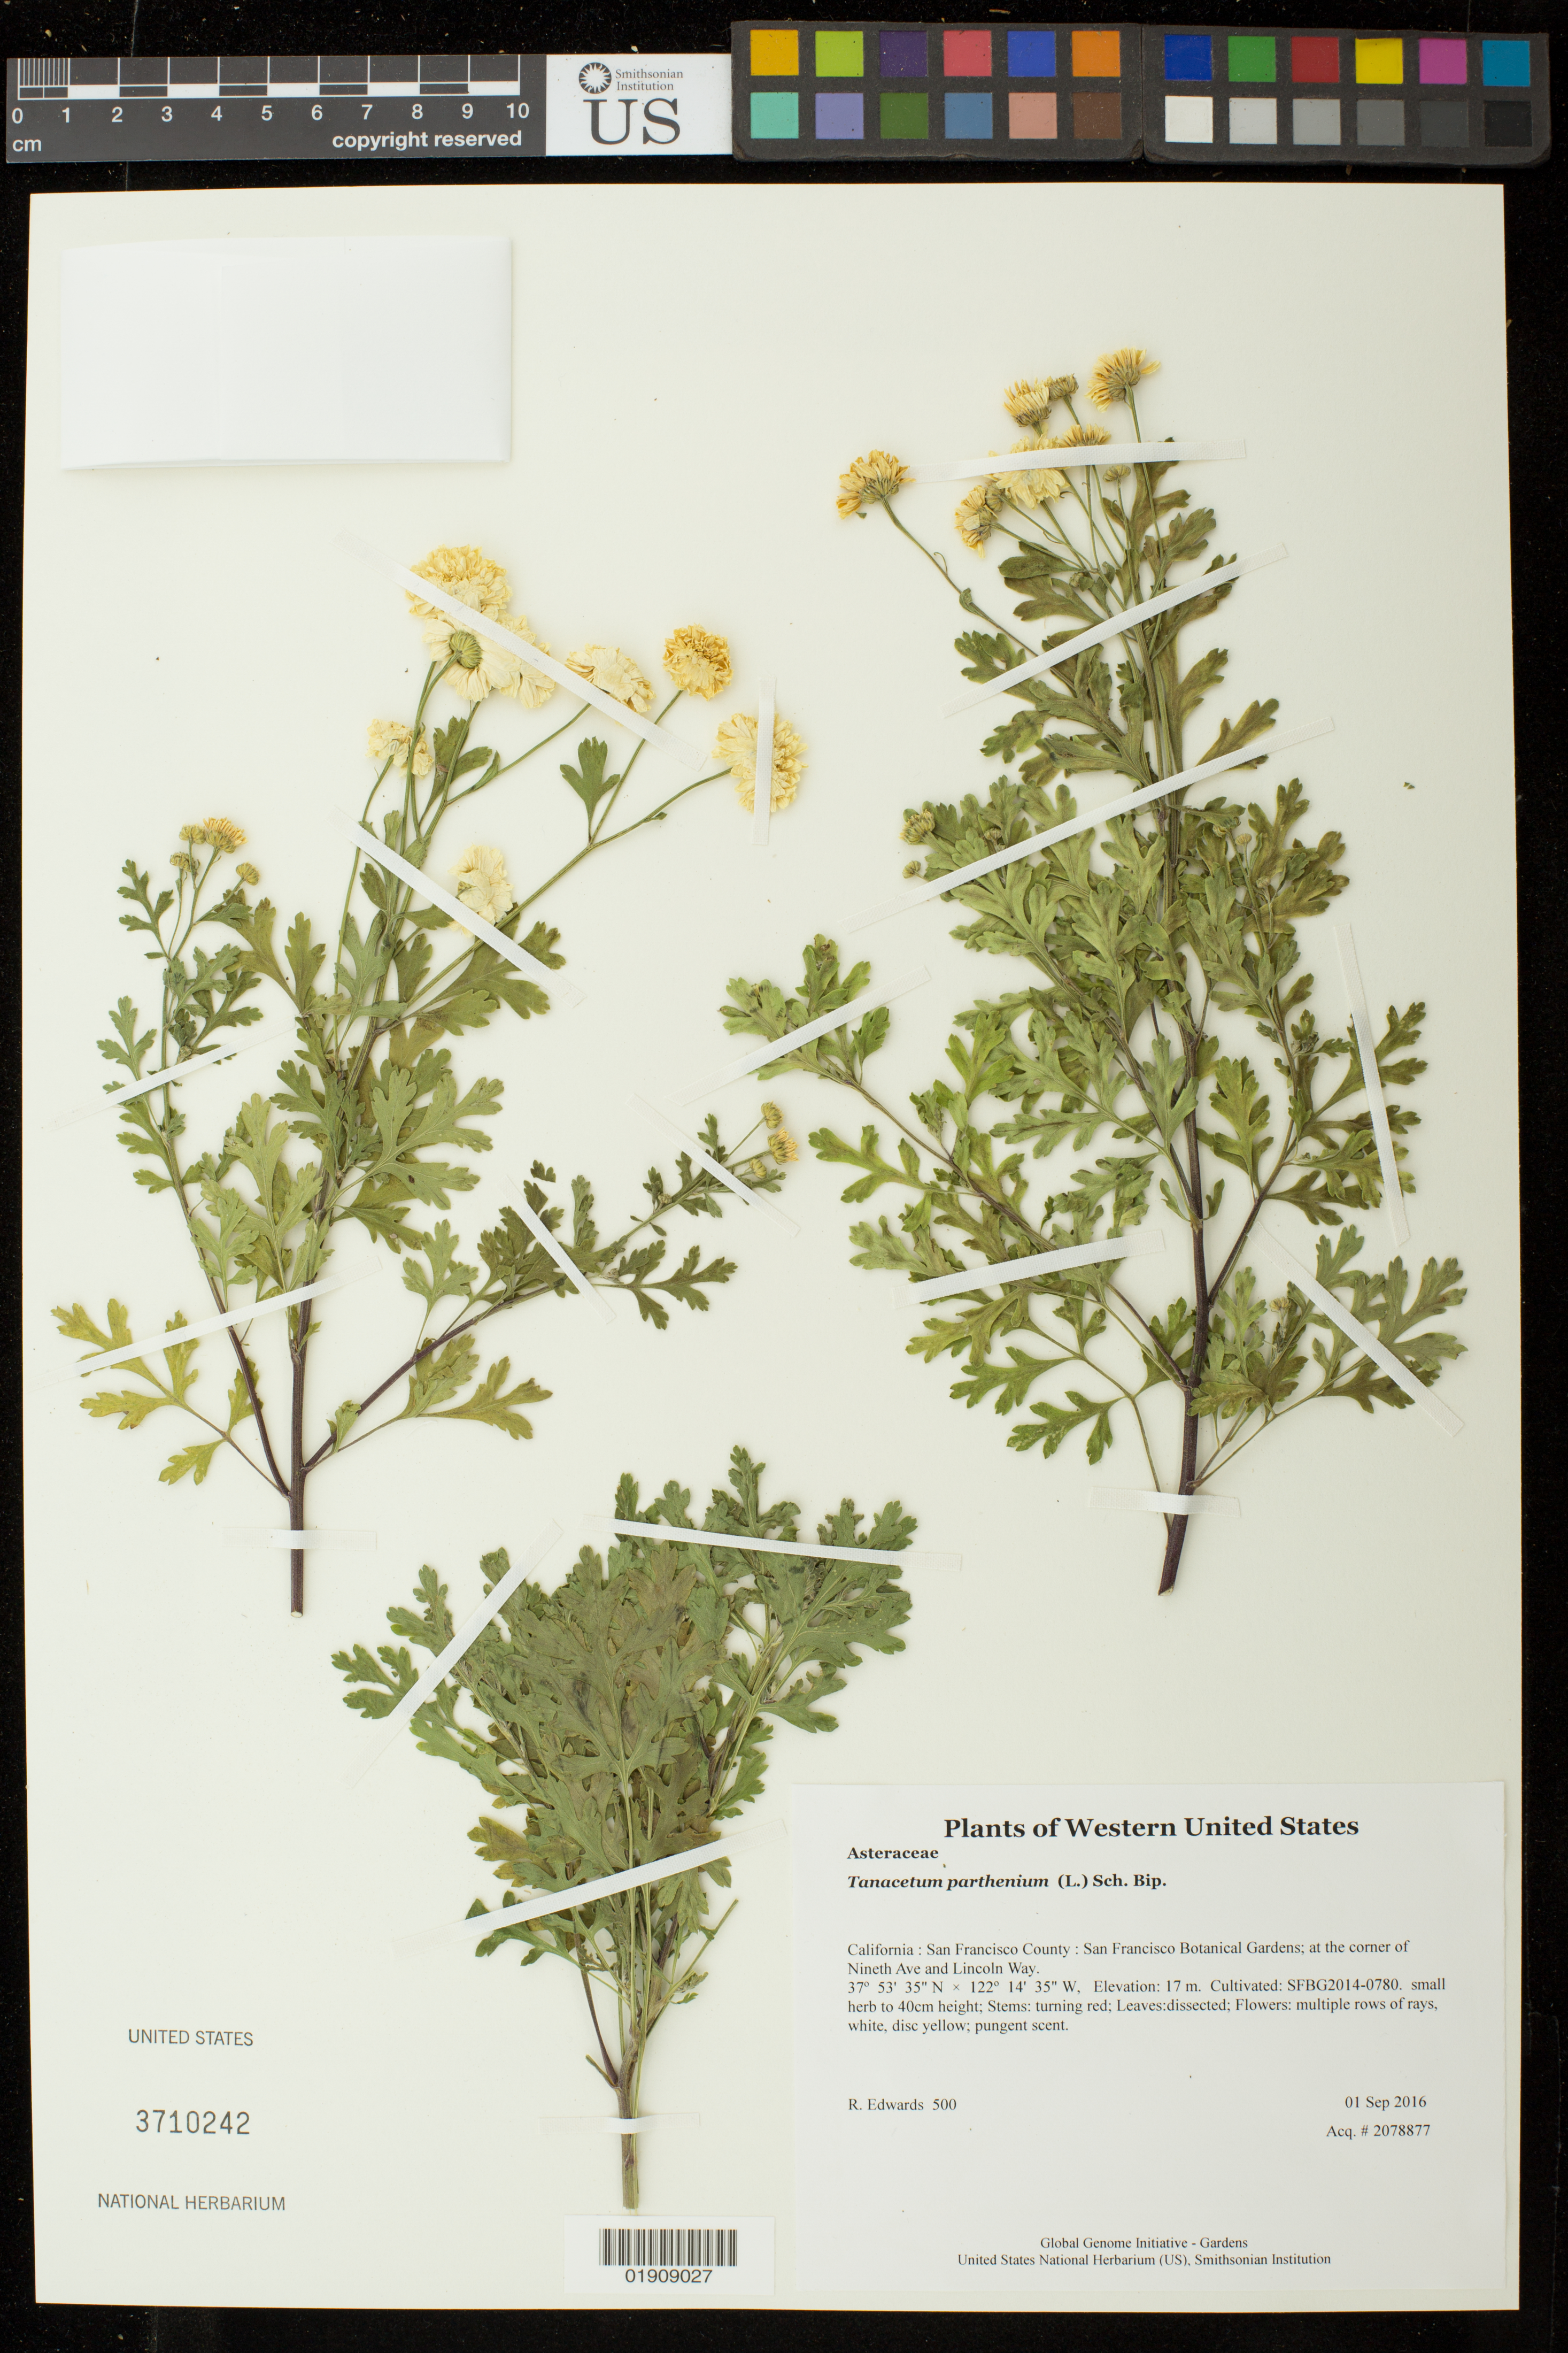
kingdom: Plantae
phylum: Tracheophyta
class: Magnoliopsida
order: Asterales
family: Asteraceae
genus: Tanacetum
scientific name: Tanacetum parthenium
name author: (L.) Sch. Bip.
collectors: R.D. Edwards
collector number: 500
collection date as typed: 1 September 2016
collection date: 2016-09-01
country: United States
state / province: California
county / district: San Francisco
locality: San Francisco Botanical Gardens; at the corner of Ninth Ave and Lincoln Way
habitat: Cultivated: SFBG2014-0780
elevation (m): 16.9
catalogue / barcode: US 3710242